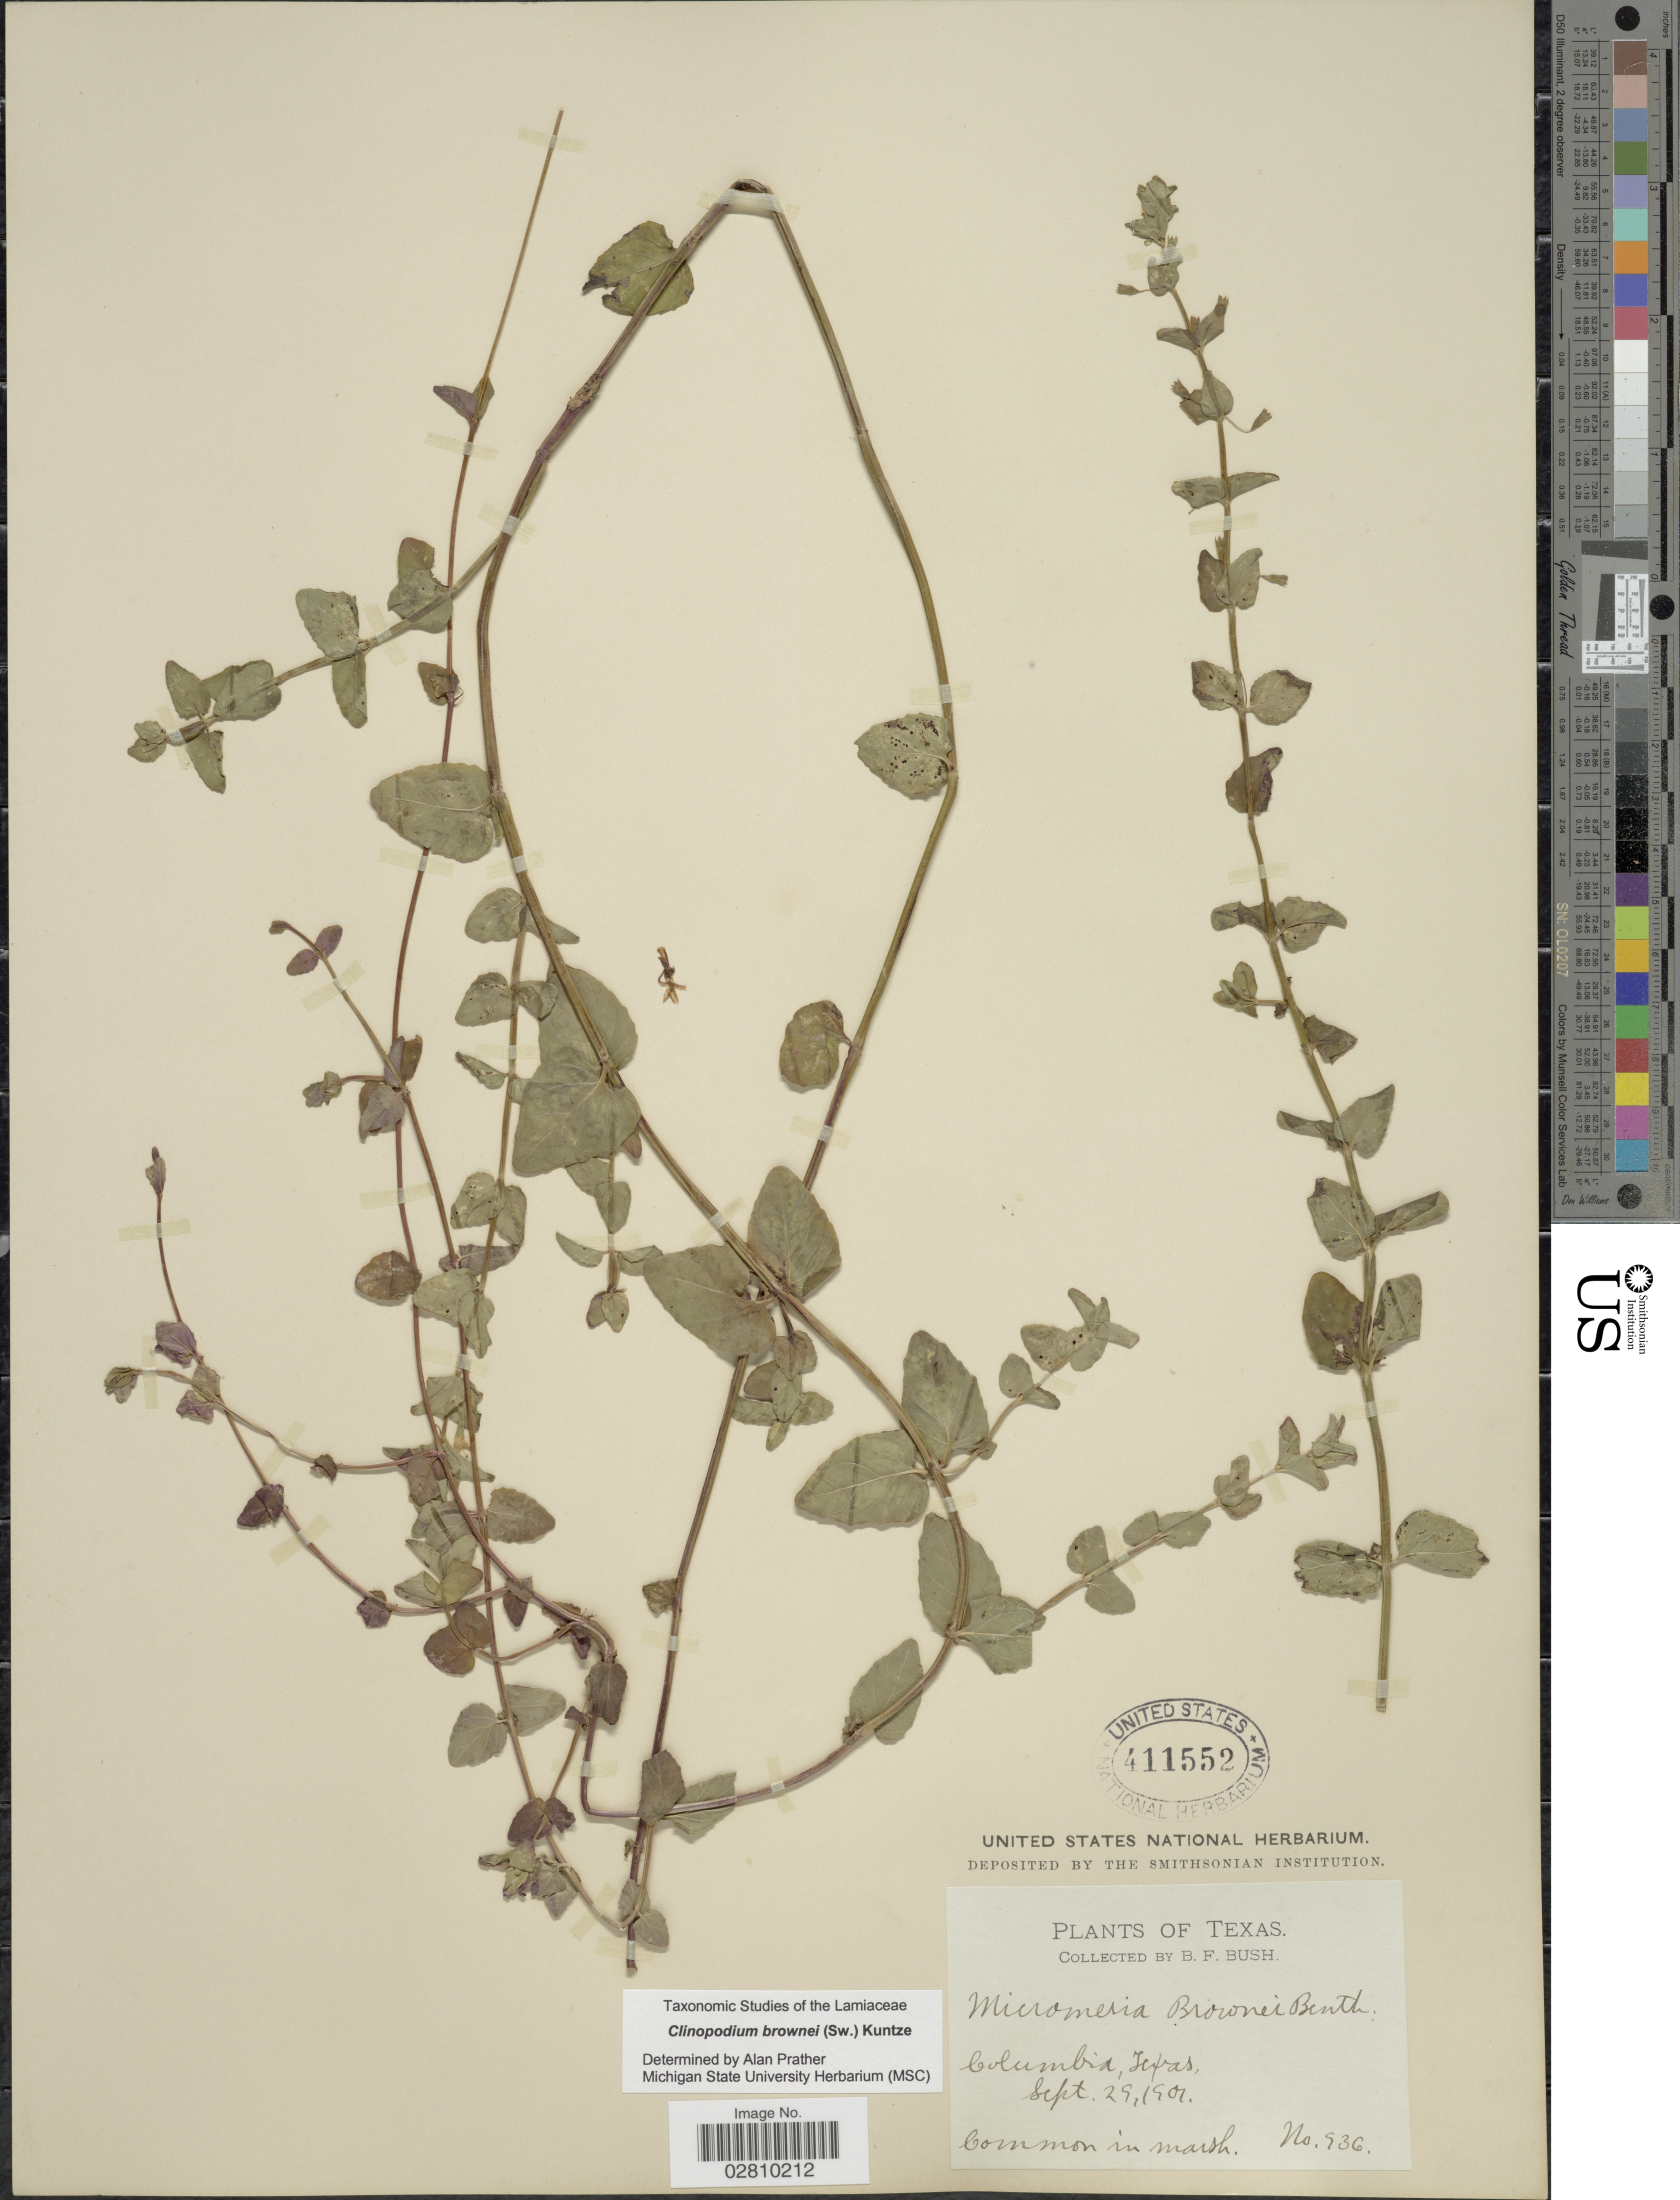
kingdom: Plantae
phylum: Tracheophyta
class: Magnoliopsida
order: Lamiales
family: Lamiaceae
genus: Clinopodium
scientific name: Clinopodium brownei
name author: (Sw.) Kuntze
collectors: B. F. Bush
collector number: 936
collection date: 1901-09-29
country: United States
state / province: Texas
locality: Columbia.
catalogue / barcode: US 411552